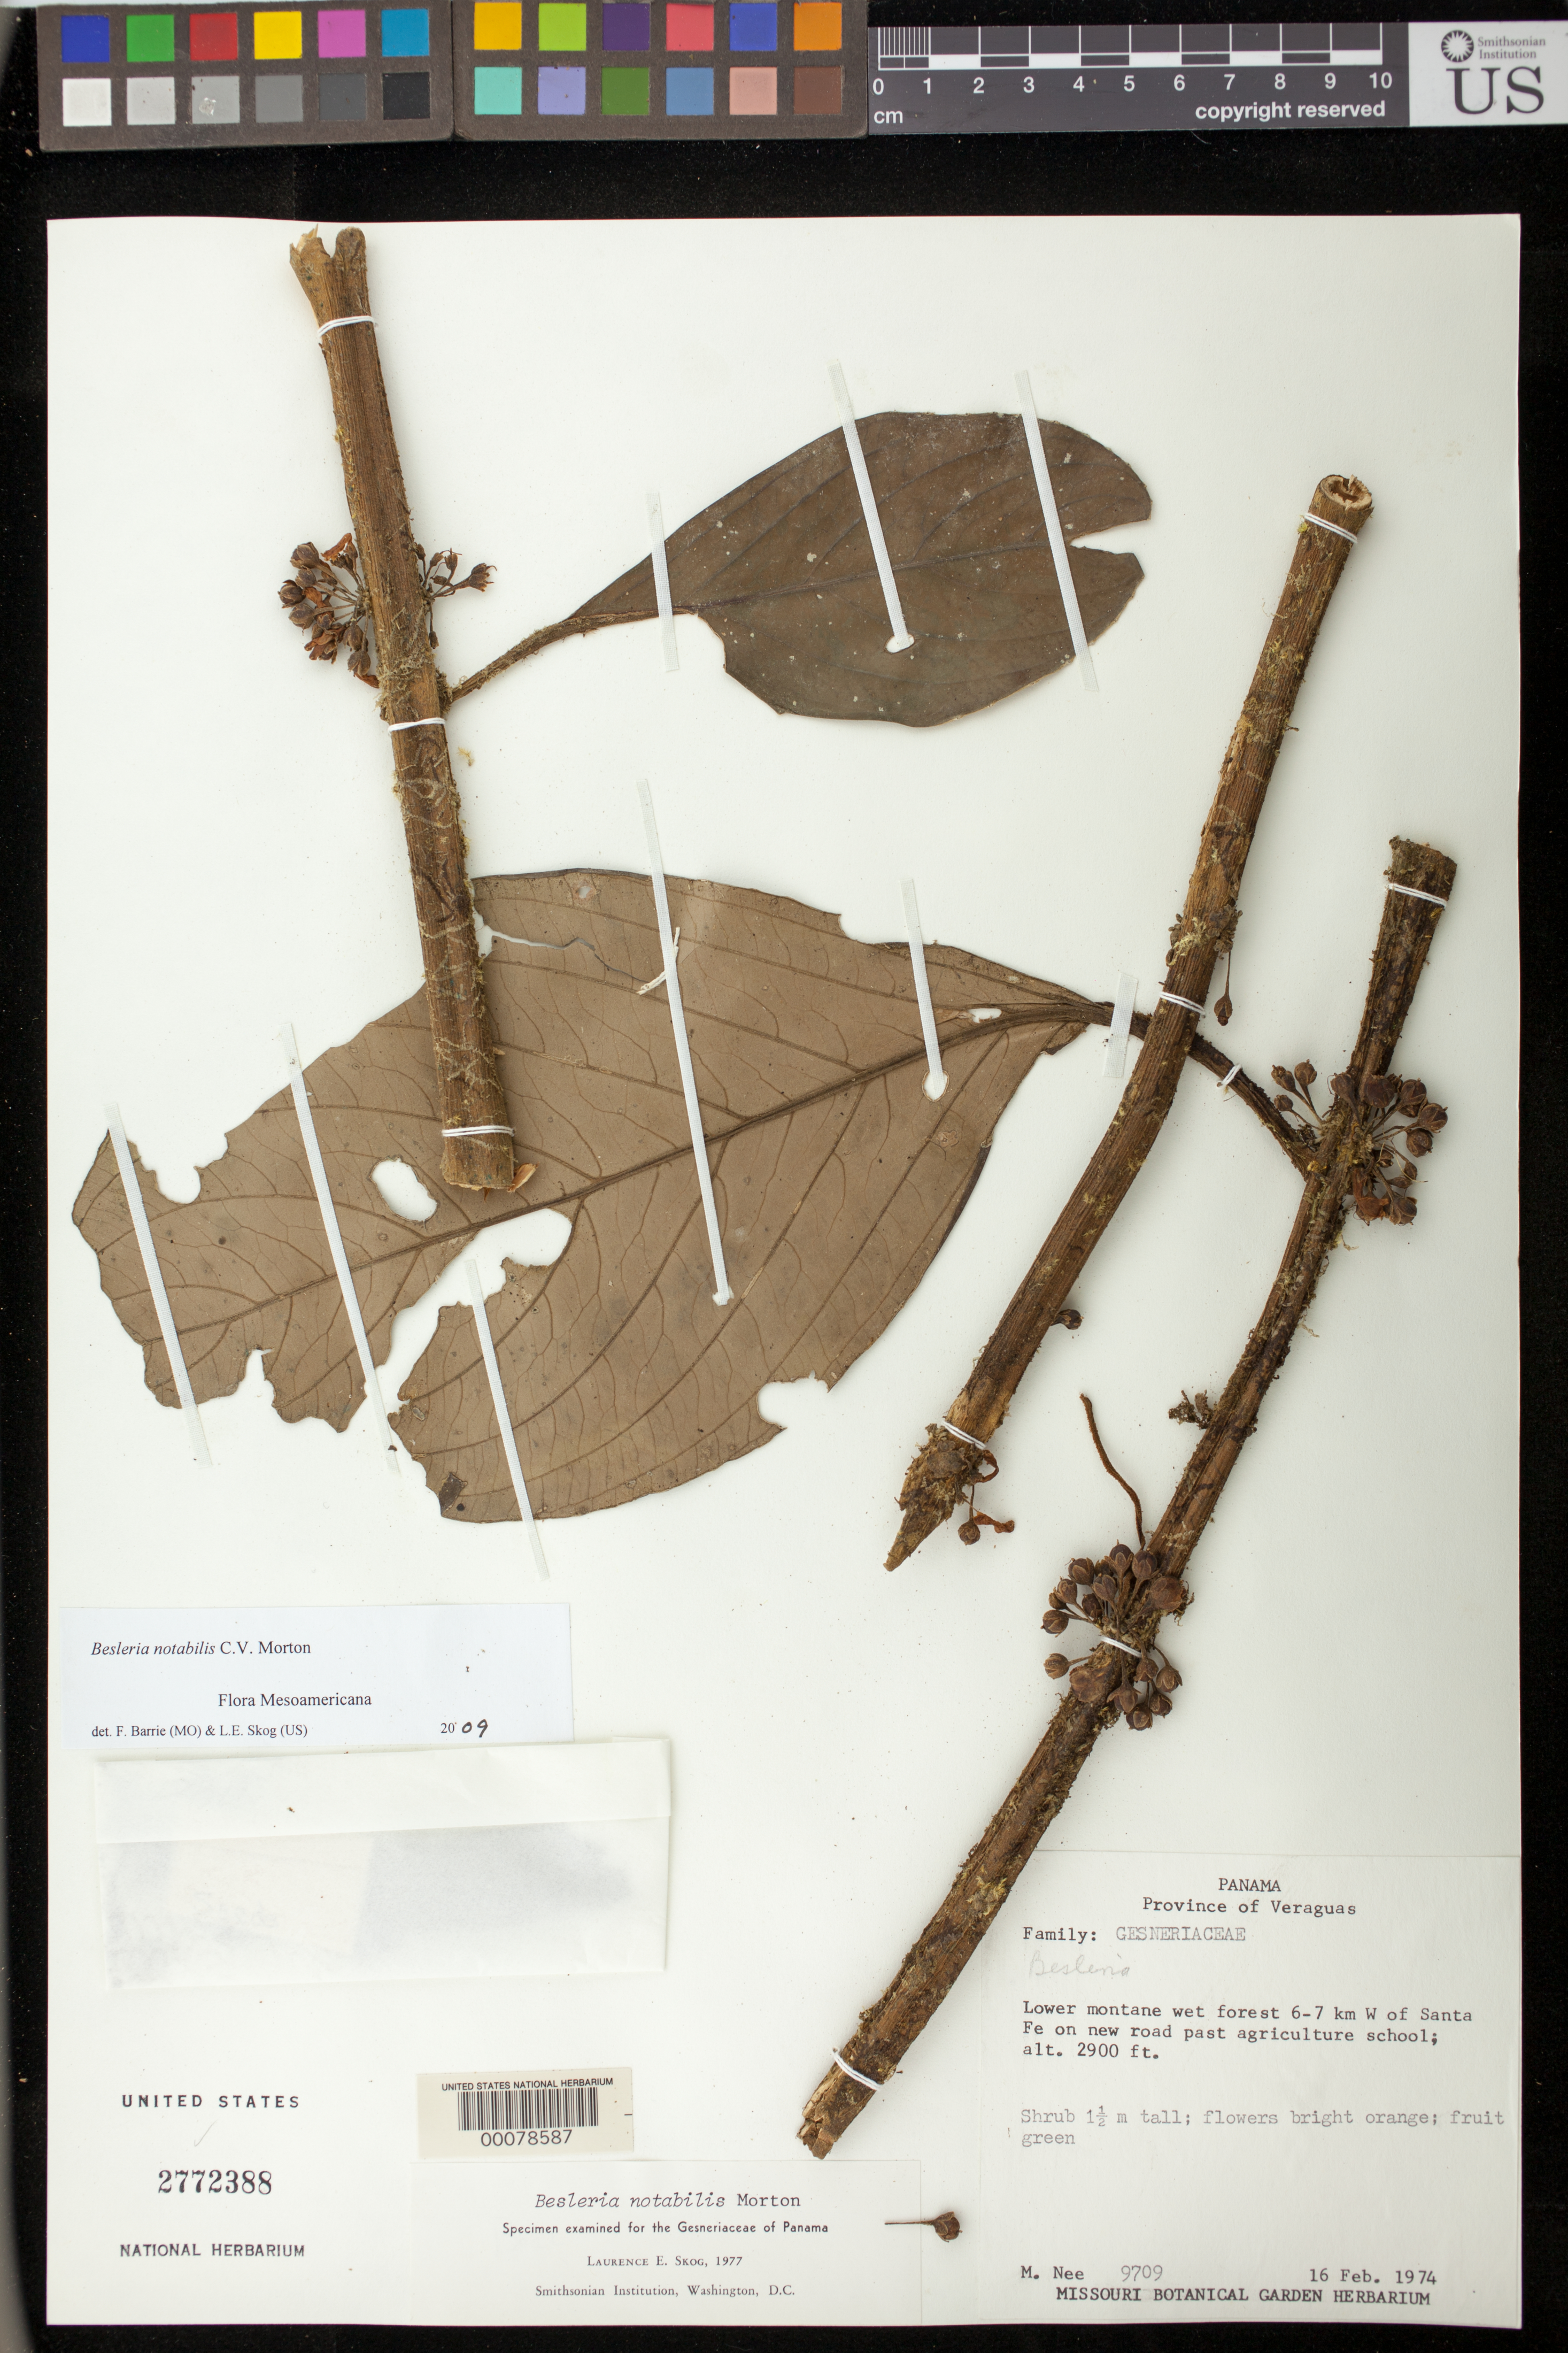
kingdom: Plantae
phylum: Tracheophyta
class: Magnoliopsida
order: Lamiales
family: Gesneriaceae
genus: Besleria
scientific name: Besleria notabilis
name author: C.V. Morton in Standl.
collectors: M. Nee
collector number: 9709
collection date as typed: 16 Feb 1974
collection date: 1974-02-16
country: Panama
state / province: Veraguas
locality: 6-7 km W of Santa Fe on new road past agriculture school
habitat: Lower montane wet forest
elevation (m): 884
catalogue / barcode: US 2772388